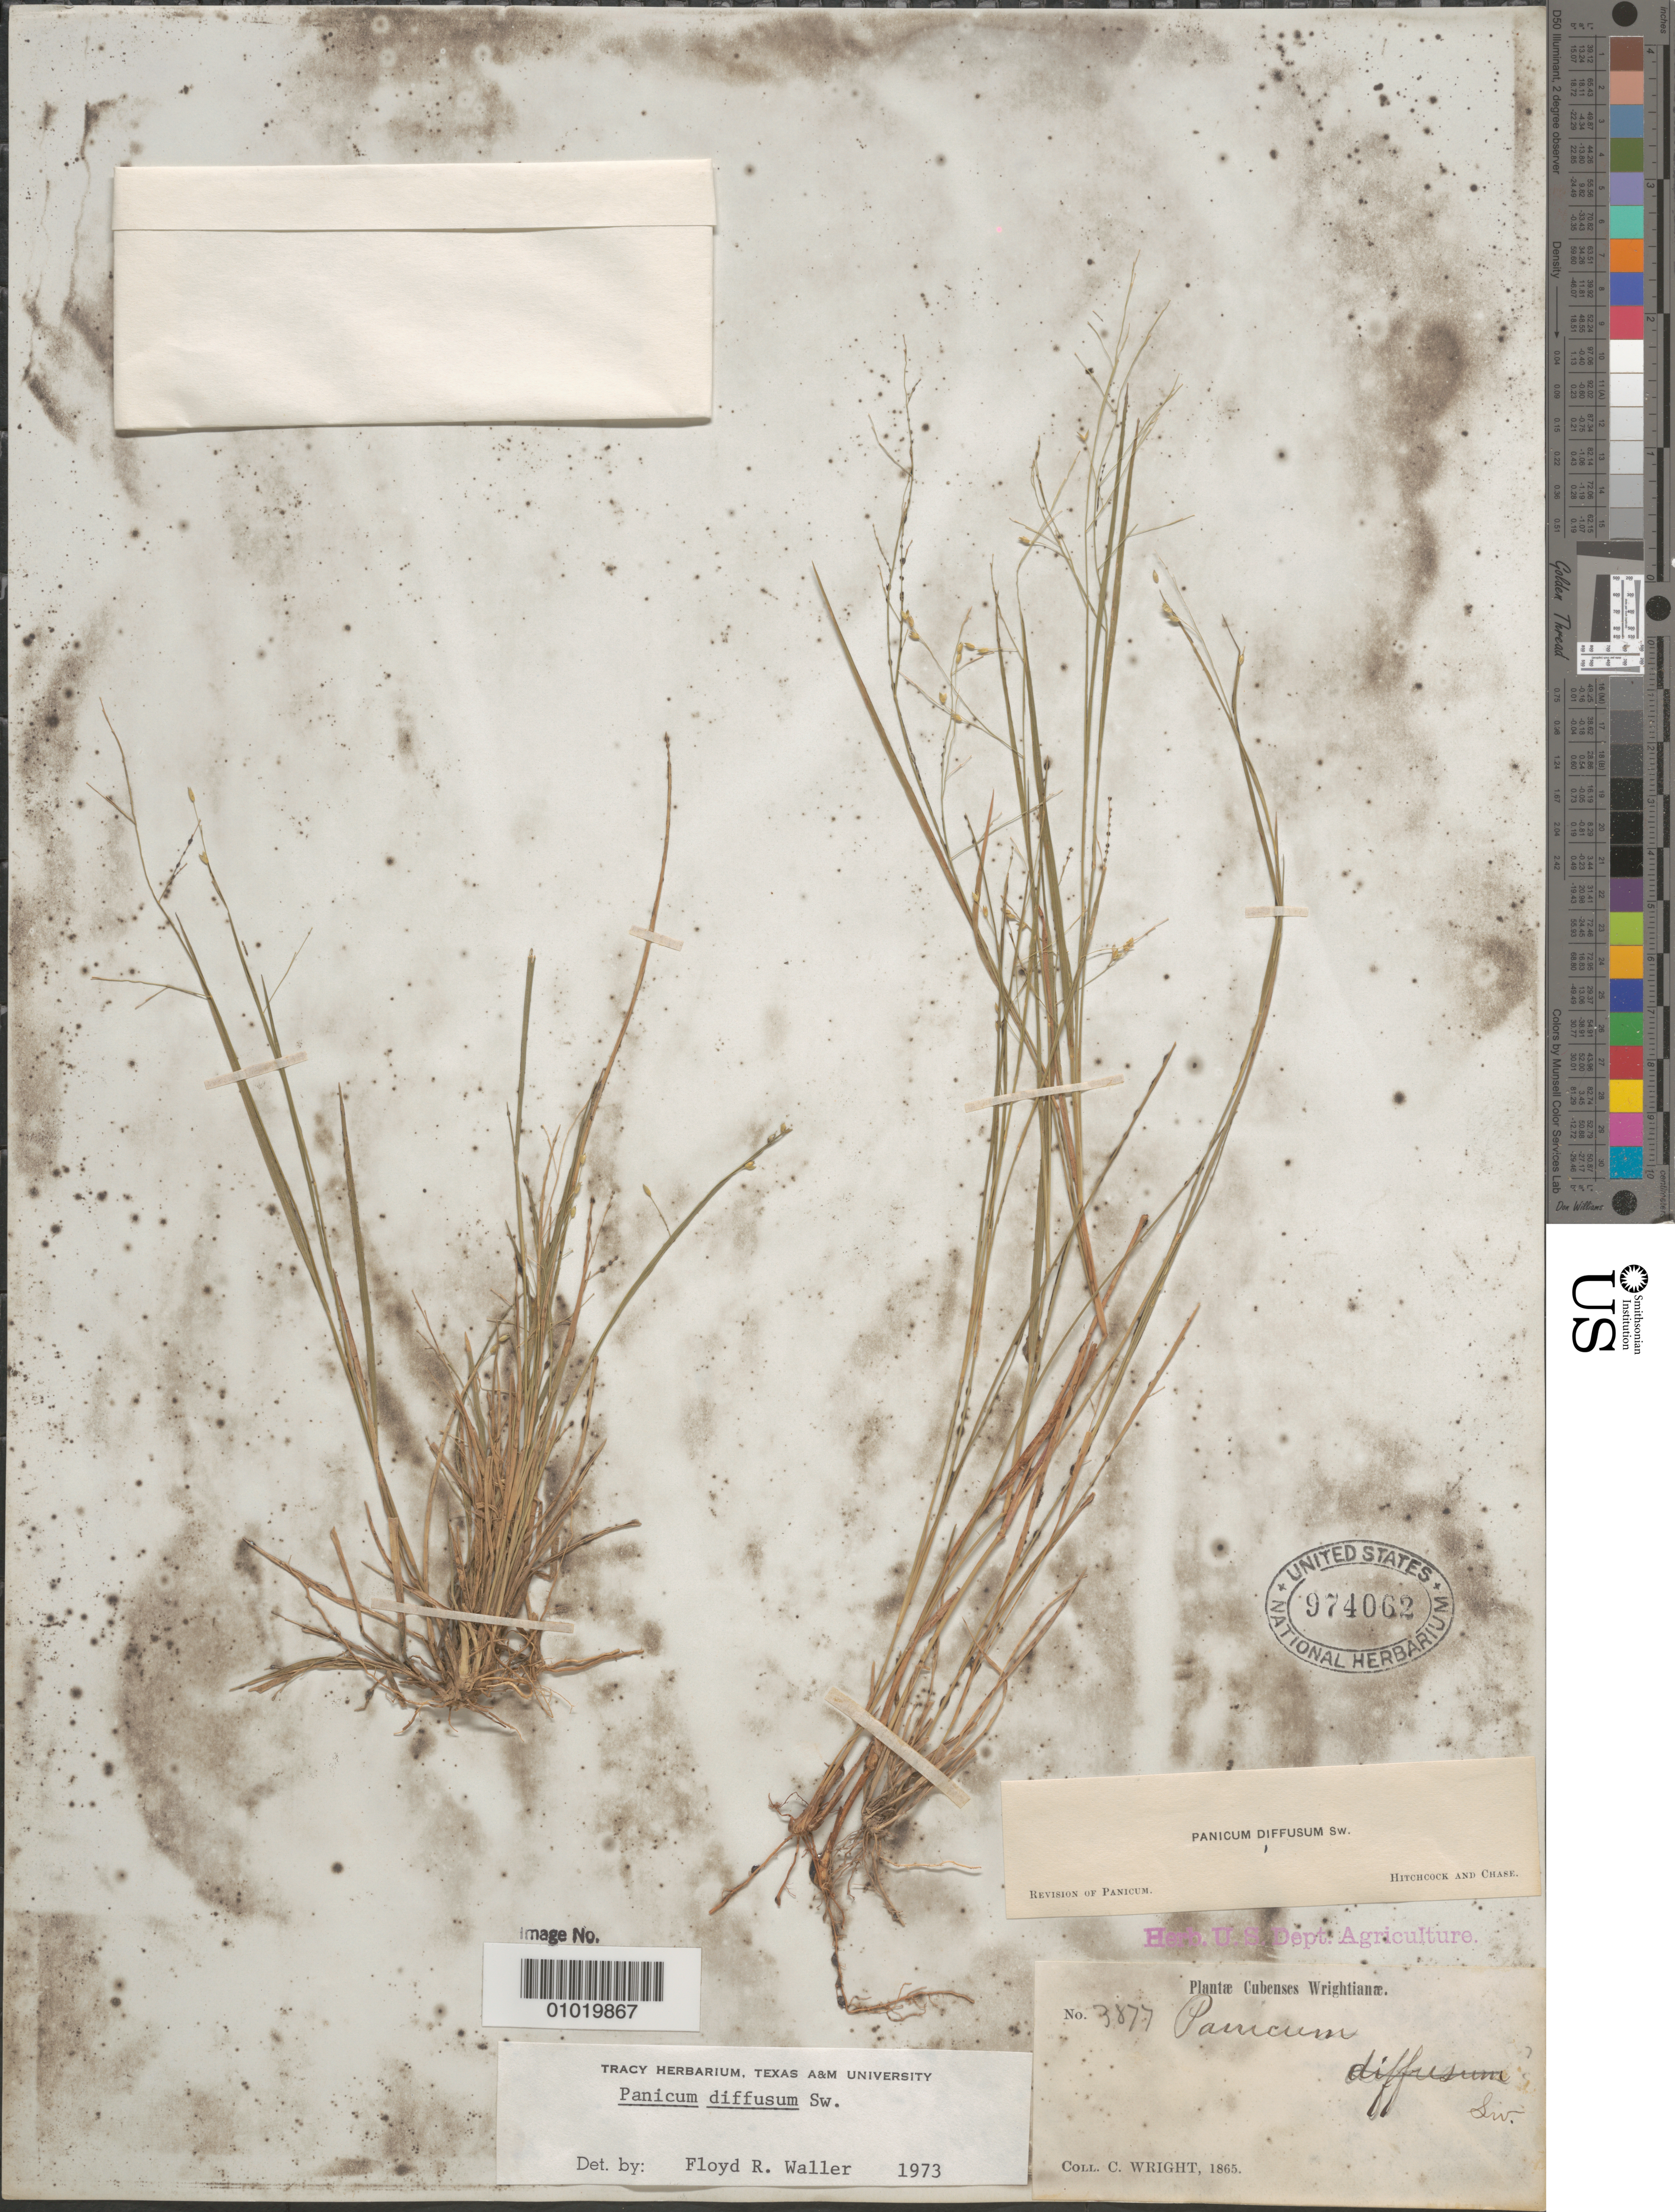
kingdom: Plantae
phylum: Tracheophyta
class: Liliopsida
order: Poales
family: Poaceae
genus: Panicum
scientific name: Panicum diffusum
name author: Sw.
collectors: C. Wright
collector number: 3877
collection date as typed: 1865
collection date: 1865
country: Cuba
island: Cuba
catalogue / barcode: US 974062